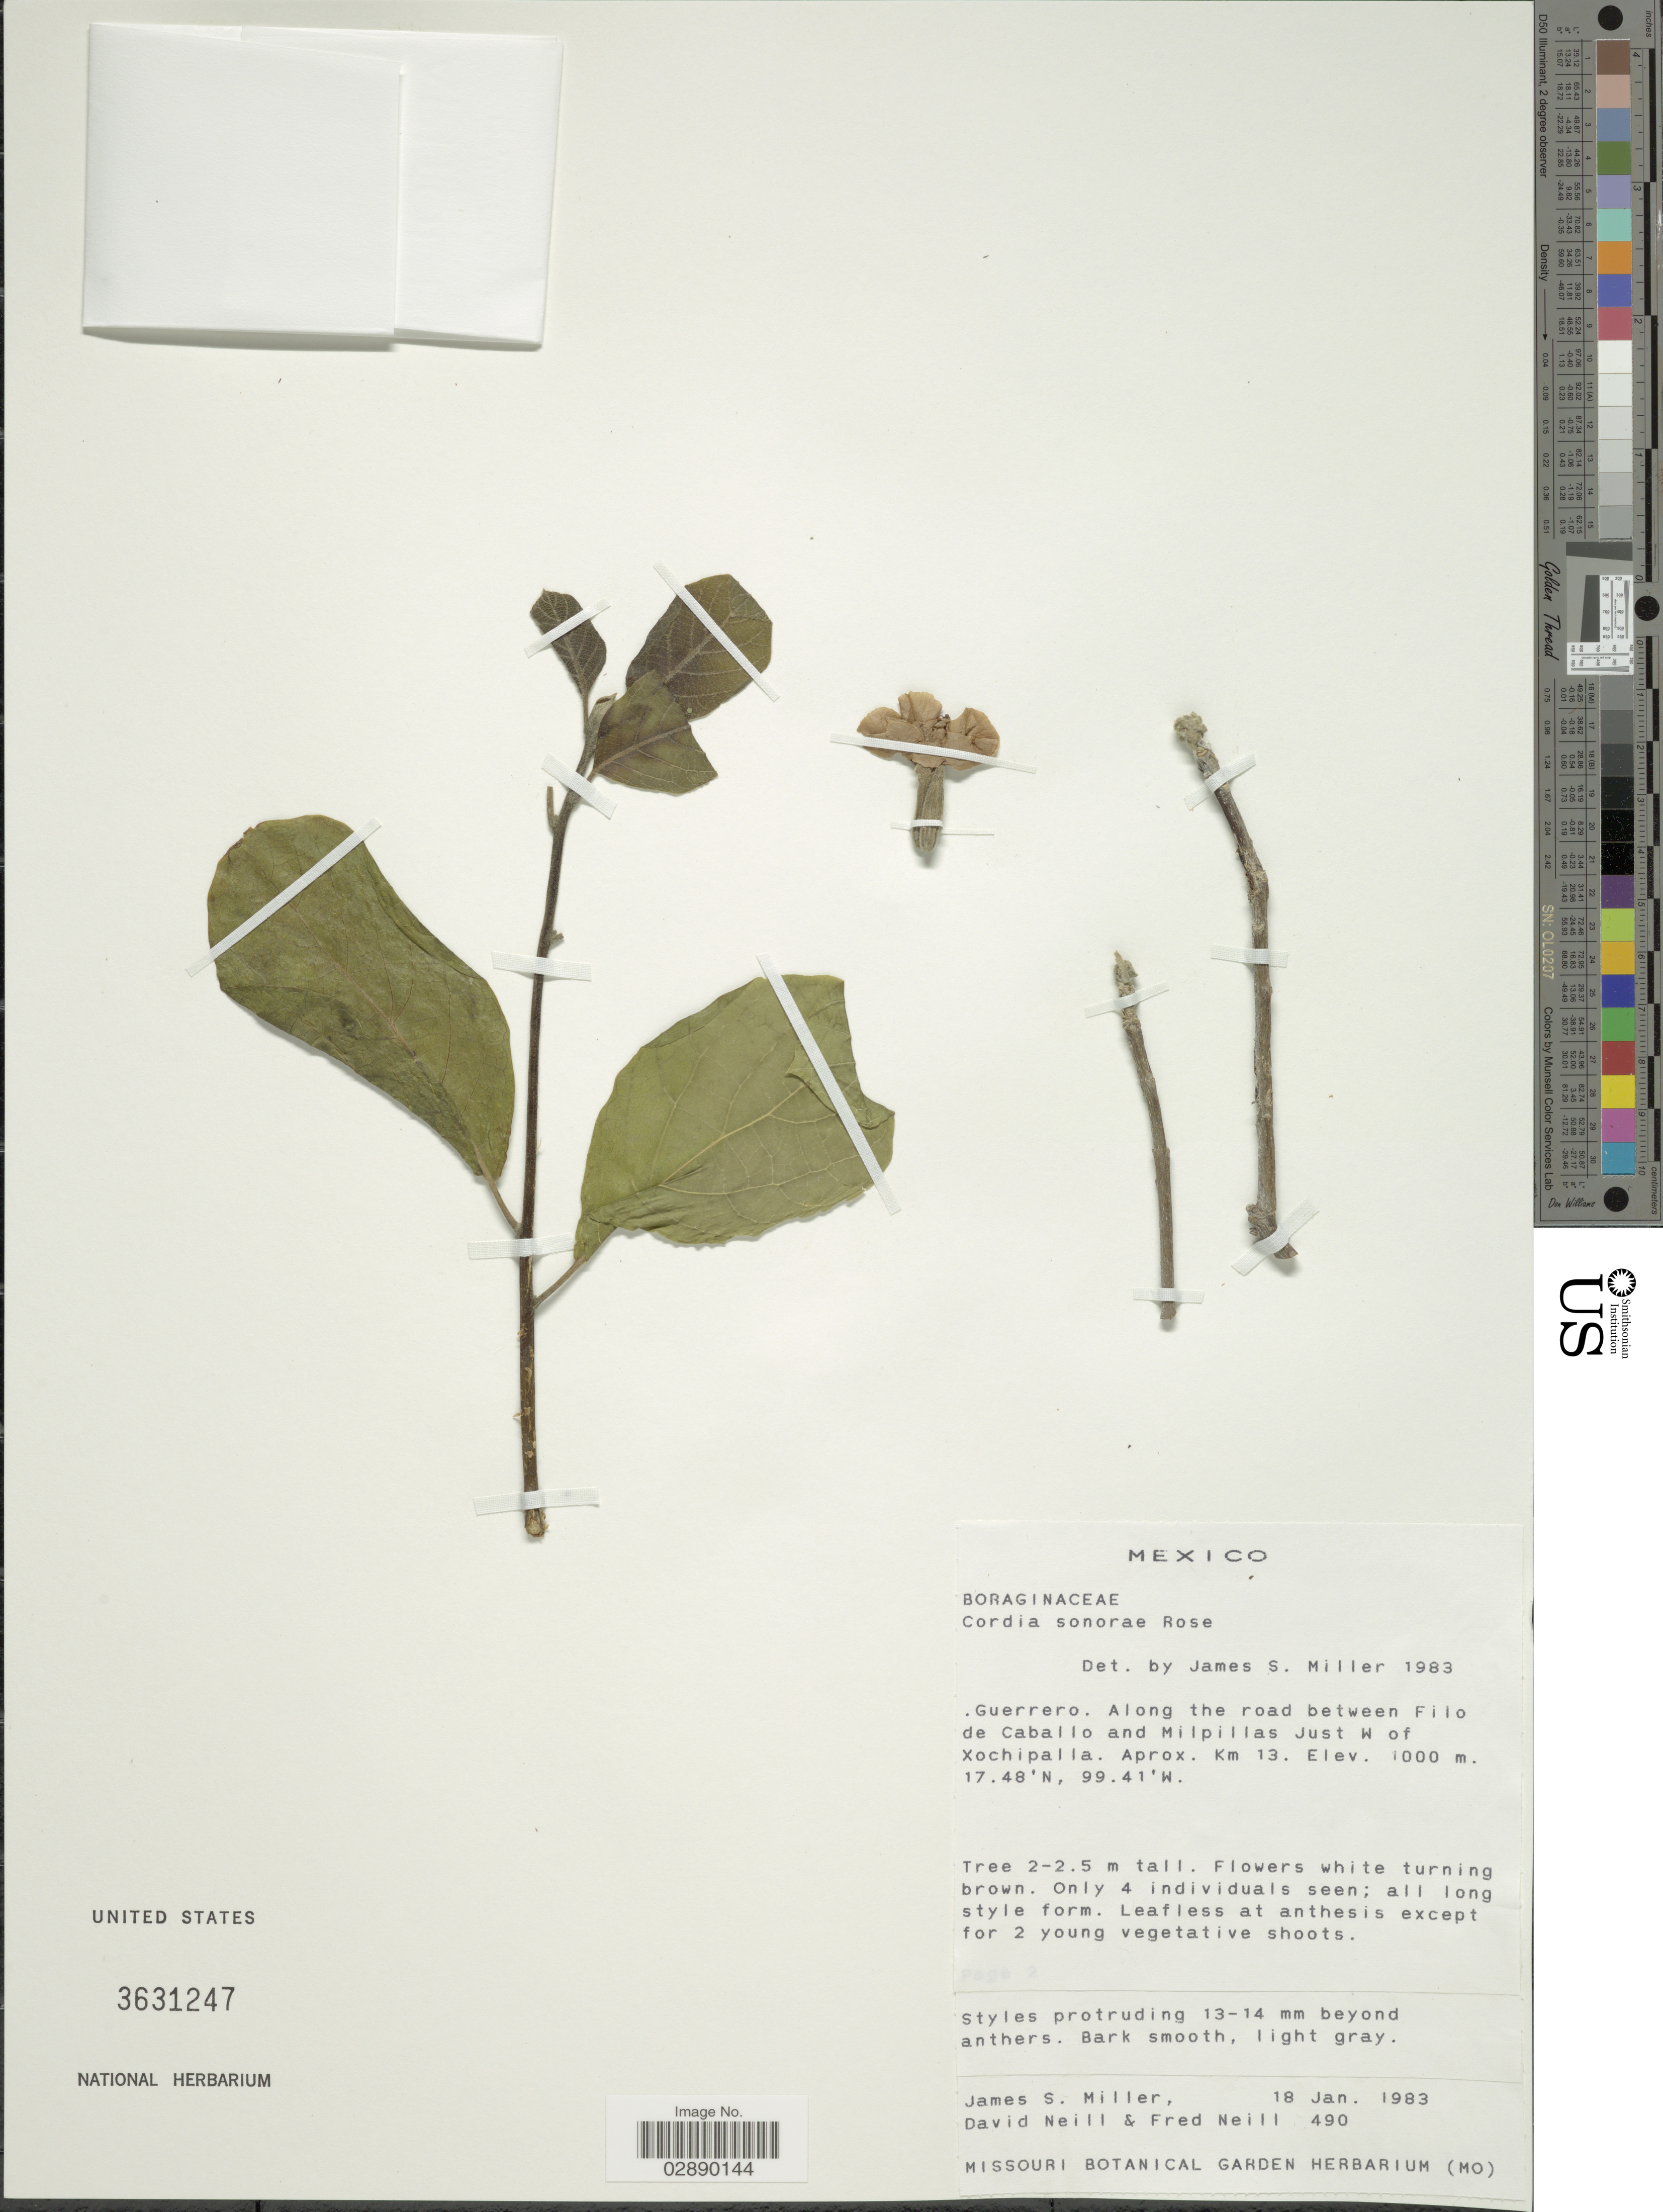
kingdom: Plantae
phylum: Tracheophyta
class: Magnoliopsida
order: Boraginales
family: Cordiaceae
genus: Cordia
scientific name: Cordia sonorae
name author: Rose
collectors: J. S. Miller, D. Neill & F. Neill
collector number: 490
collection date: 1983-01-18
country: Mexico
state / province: Guerrero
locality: Along the road between Filo de Caballo and Milpillas Just W of Xochipalla. Aprox. Km 13.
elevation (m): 1000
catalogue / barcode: US 3631247